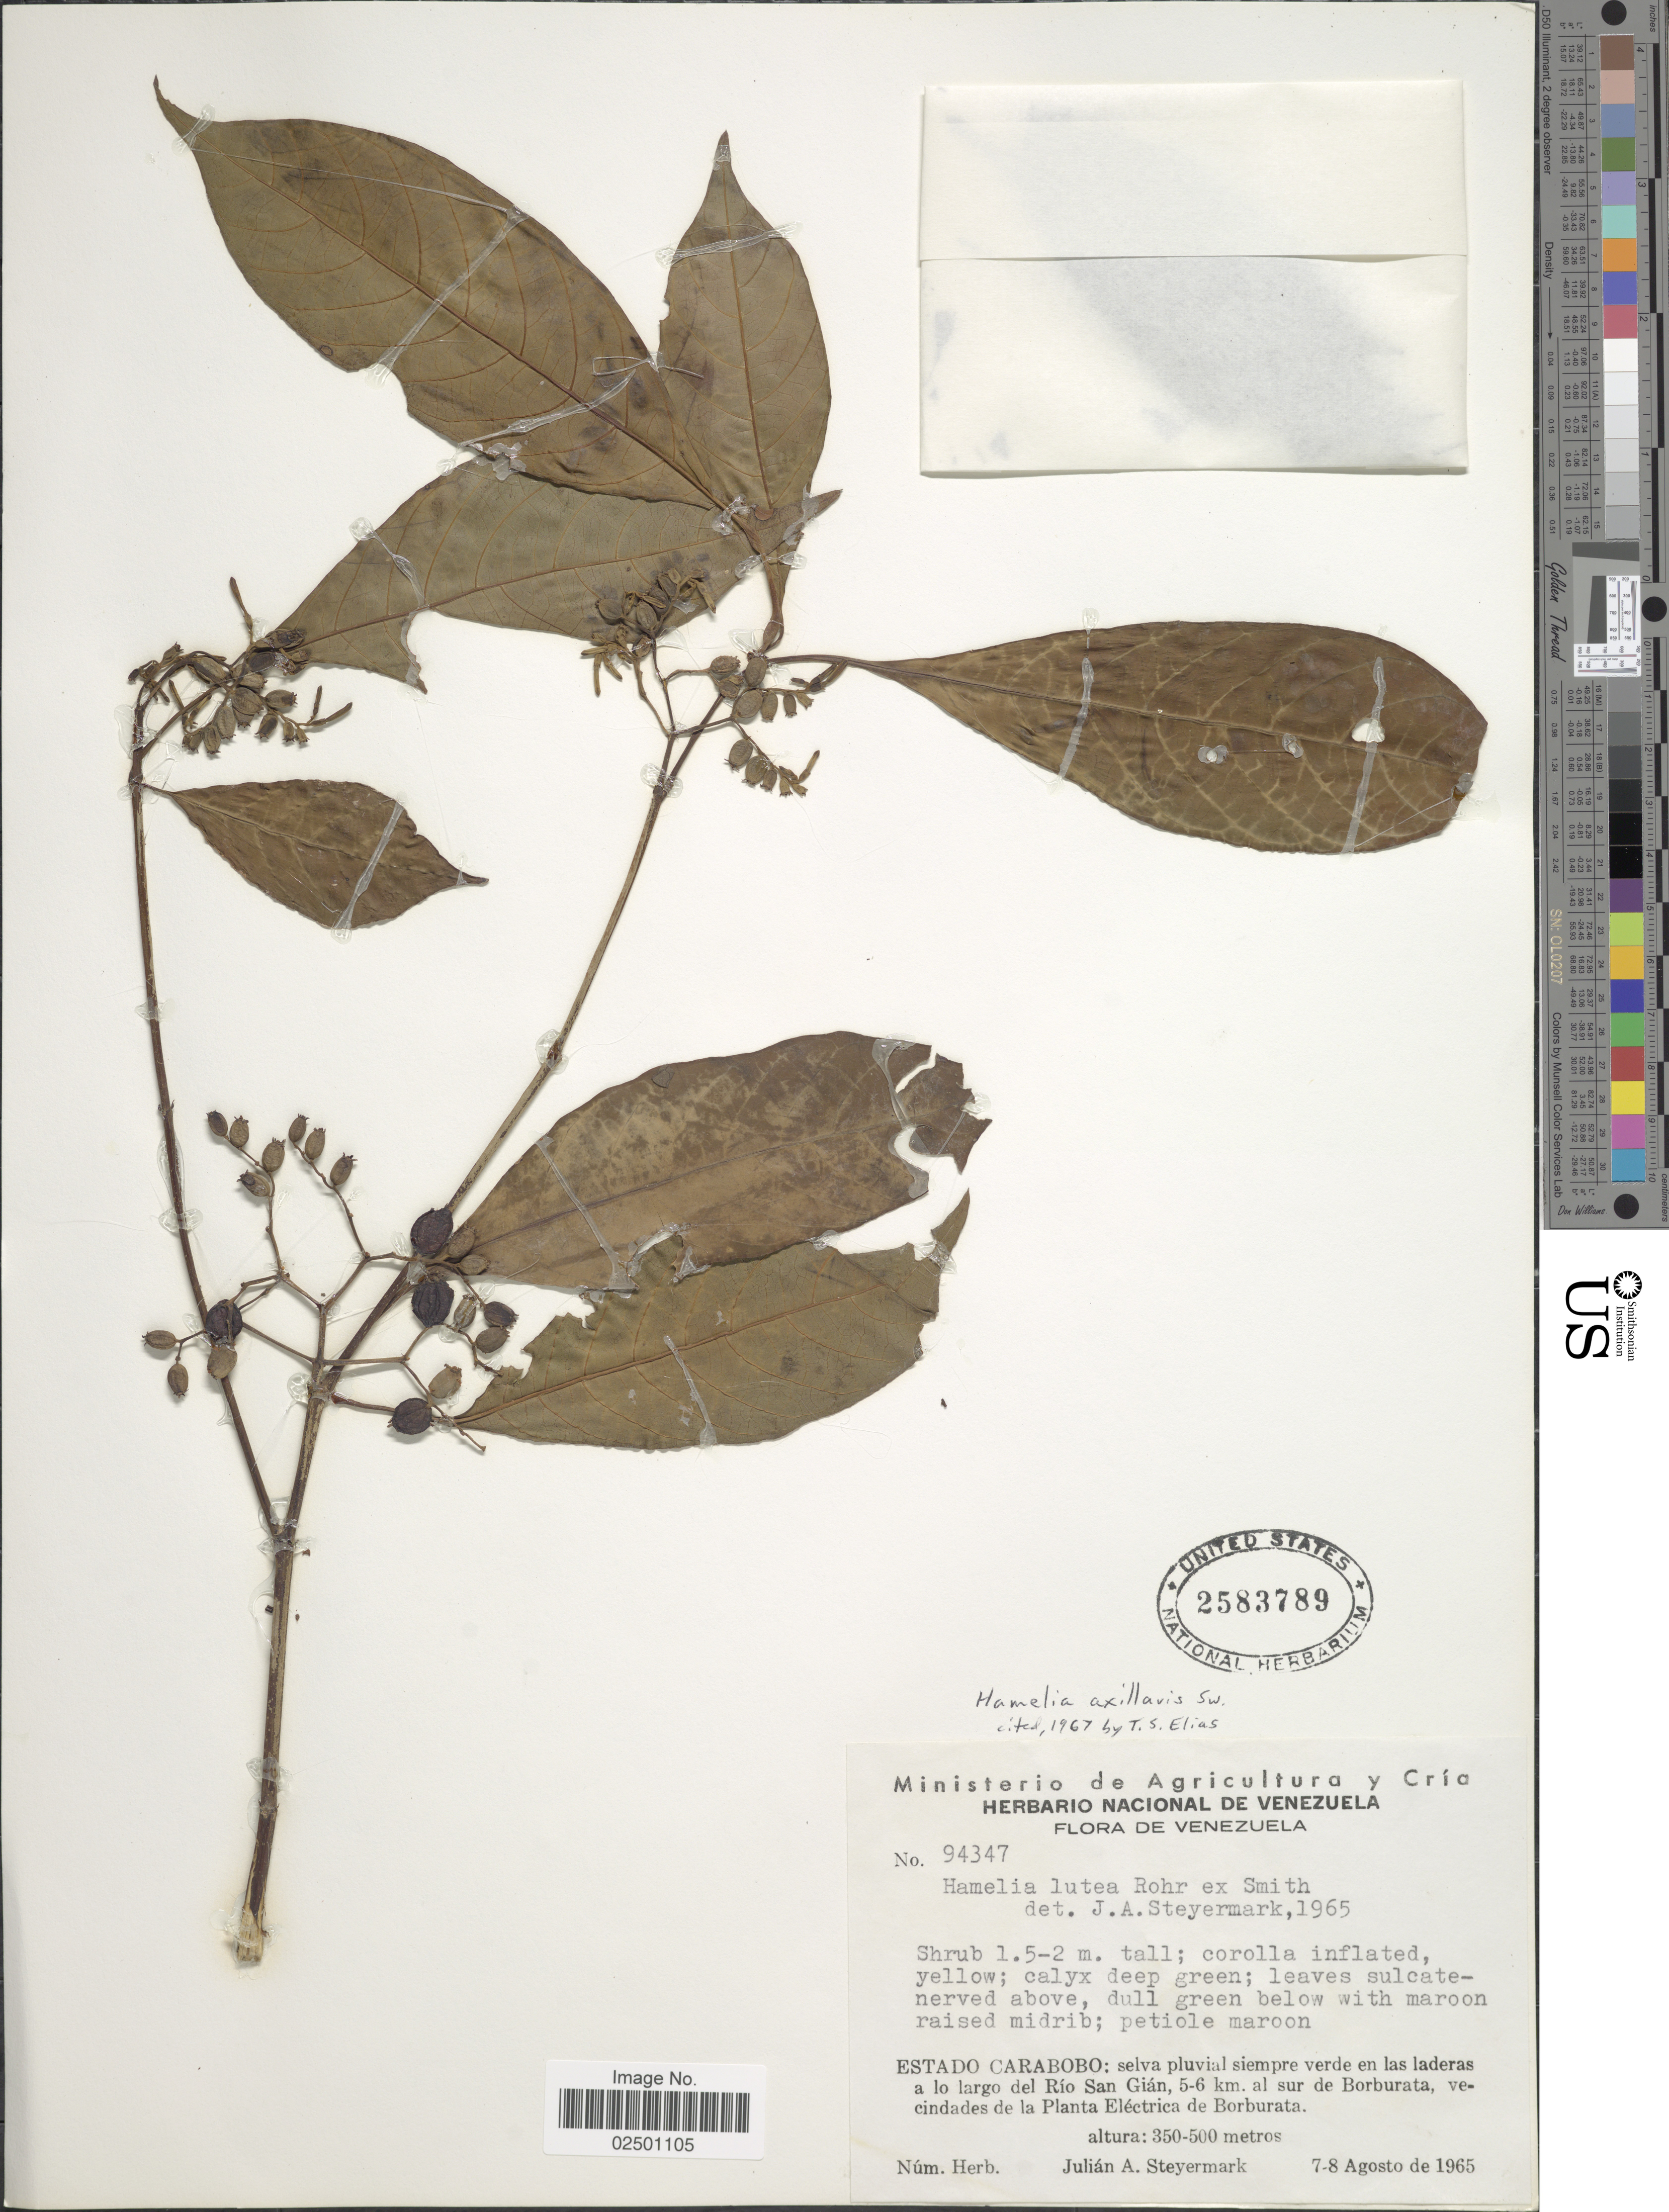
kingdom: Plantae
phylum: Tracheophyta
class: Magnoliopsida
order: Gentianales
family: Rubiaceae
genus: Hamelia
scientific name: Hamelia axillaris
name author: Sw.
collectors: J. Steyermark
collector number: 94347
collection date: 1965-08-07/1965-08-08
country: Venezuela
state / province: Carabobo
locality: Estado Carabobo: selva pluvial siempre verde en las laderas a lo largo del Rio San Gian, 5-6 km. al sur de Borburata, vercindades de la Planta Electrica de Borburata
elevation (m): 350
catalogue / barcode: US 2583789